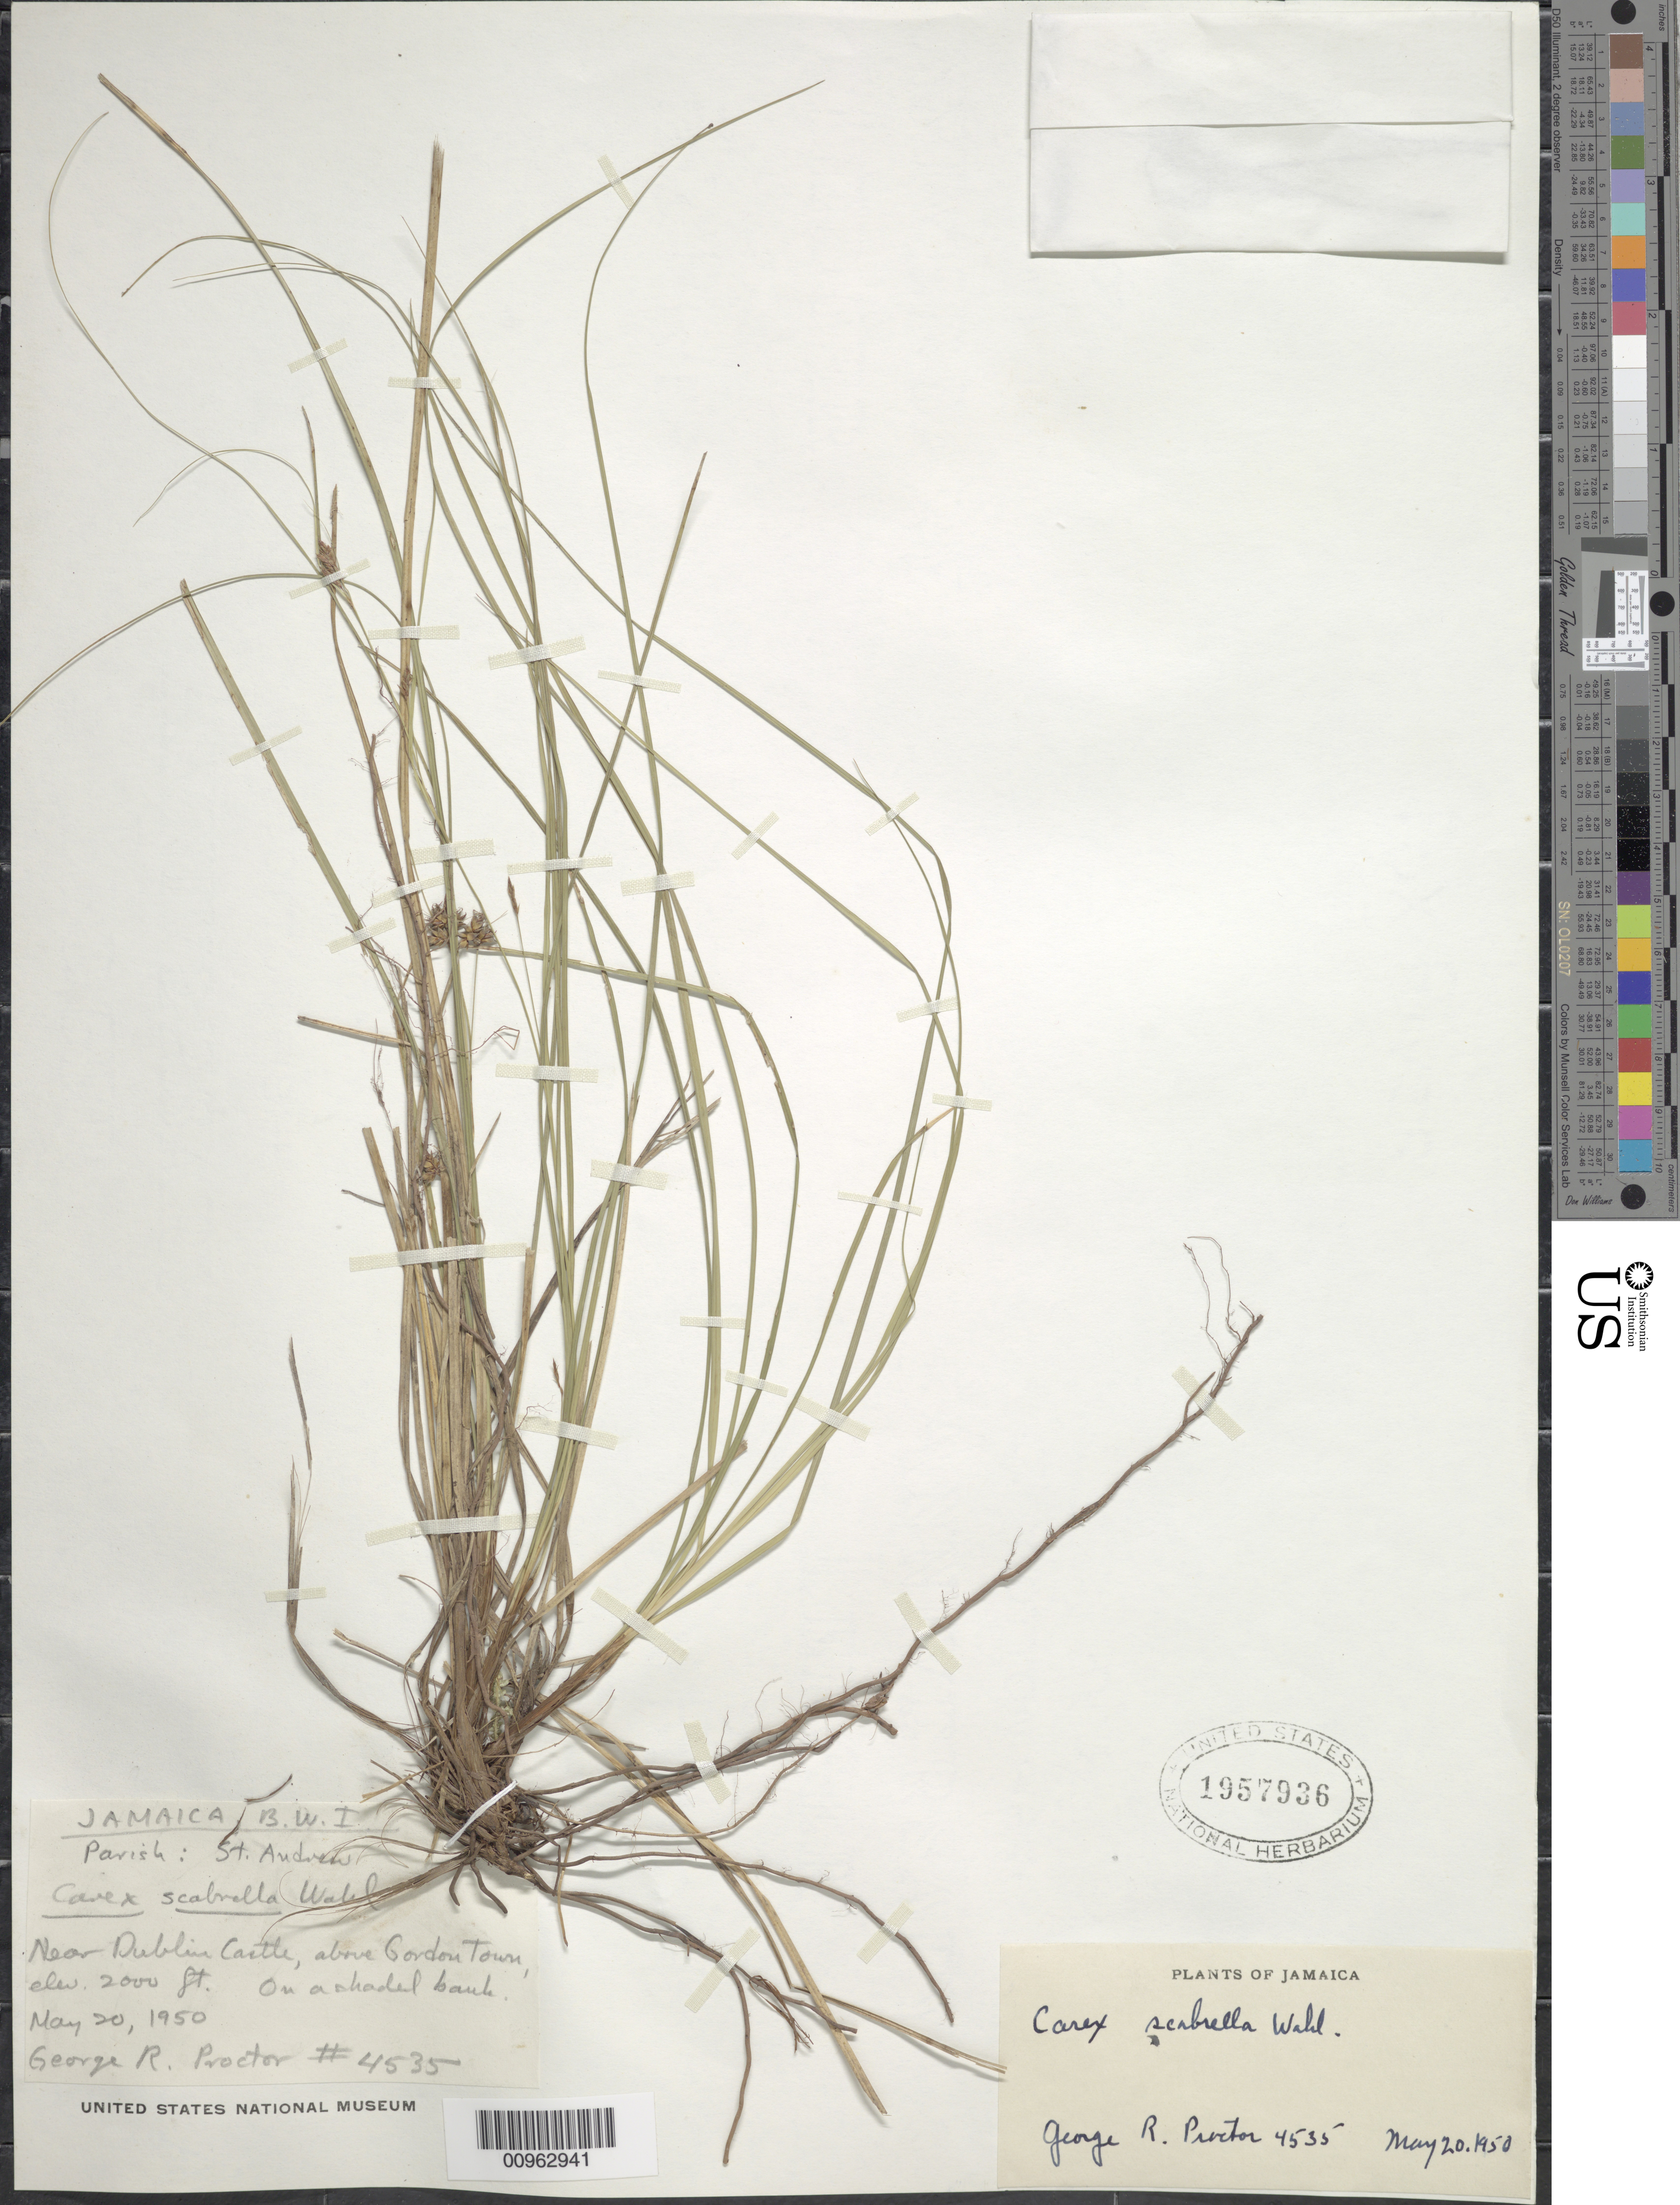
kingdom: Plantae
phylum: Tracheophyta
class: Liliopsida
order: Poales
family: Cyperaceae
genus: Carex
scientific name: Carex scabrella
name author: Wahlenb.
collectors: G. R. Proctor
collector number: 4535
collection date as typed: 20 May 1950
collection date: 1950-05-20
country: Jamaica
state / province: Saint Andrew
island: Jamaica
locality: Near Dublin Castle, above Gordon Town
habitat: On a shaded bank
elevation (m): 610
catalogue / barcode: US 1957936